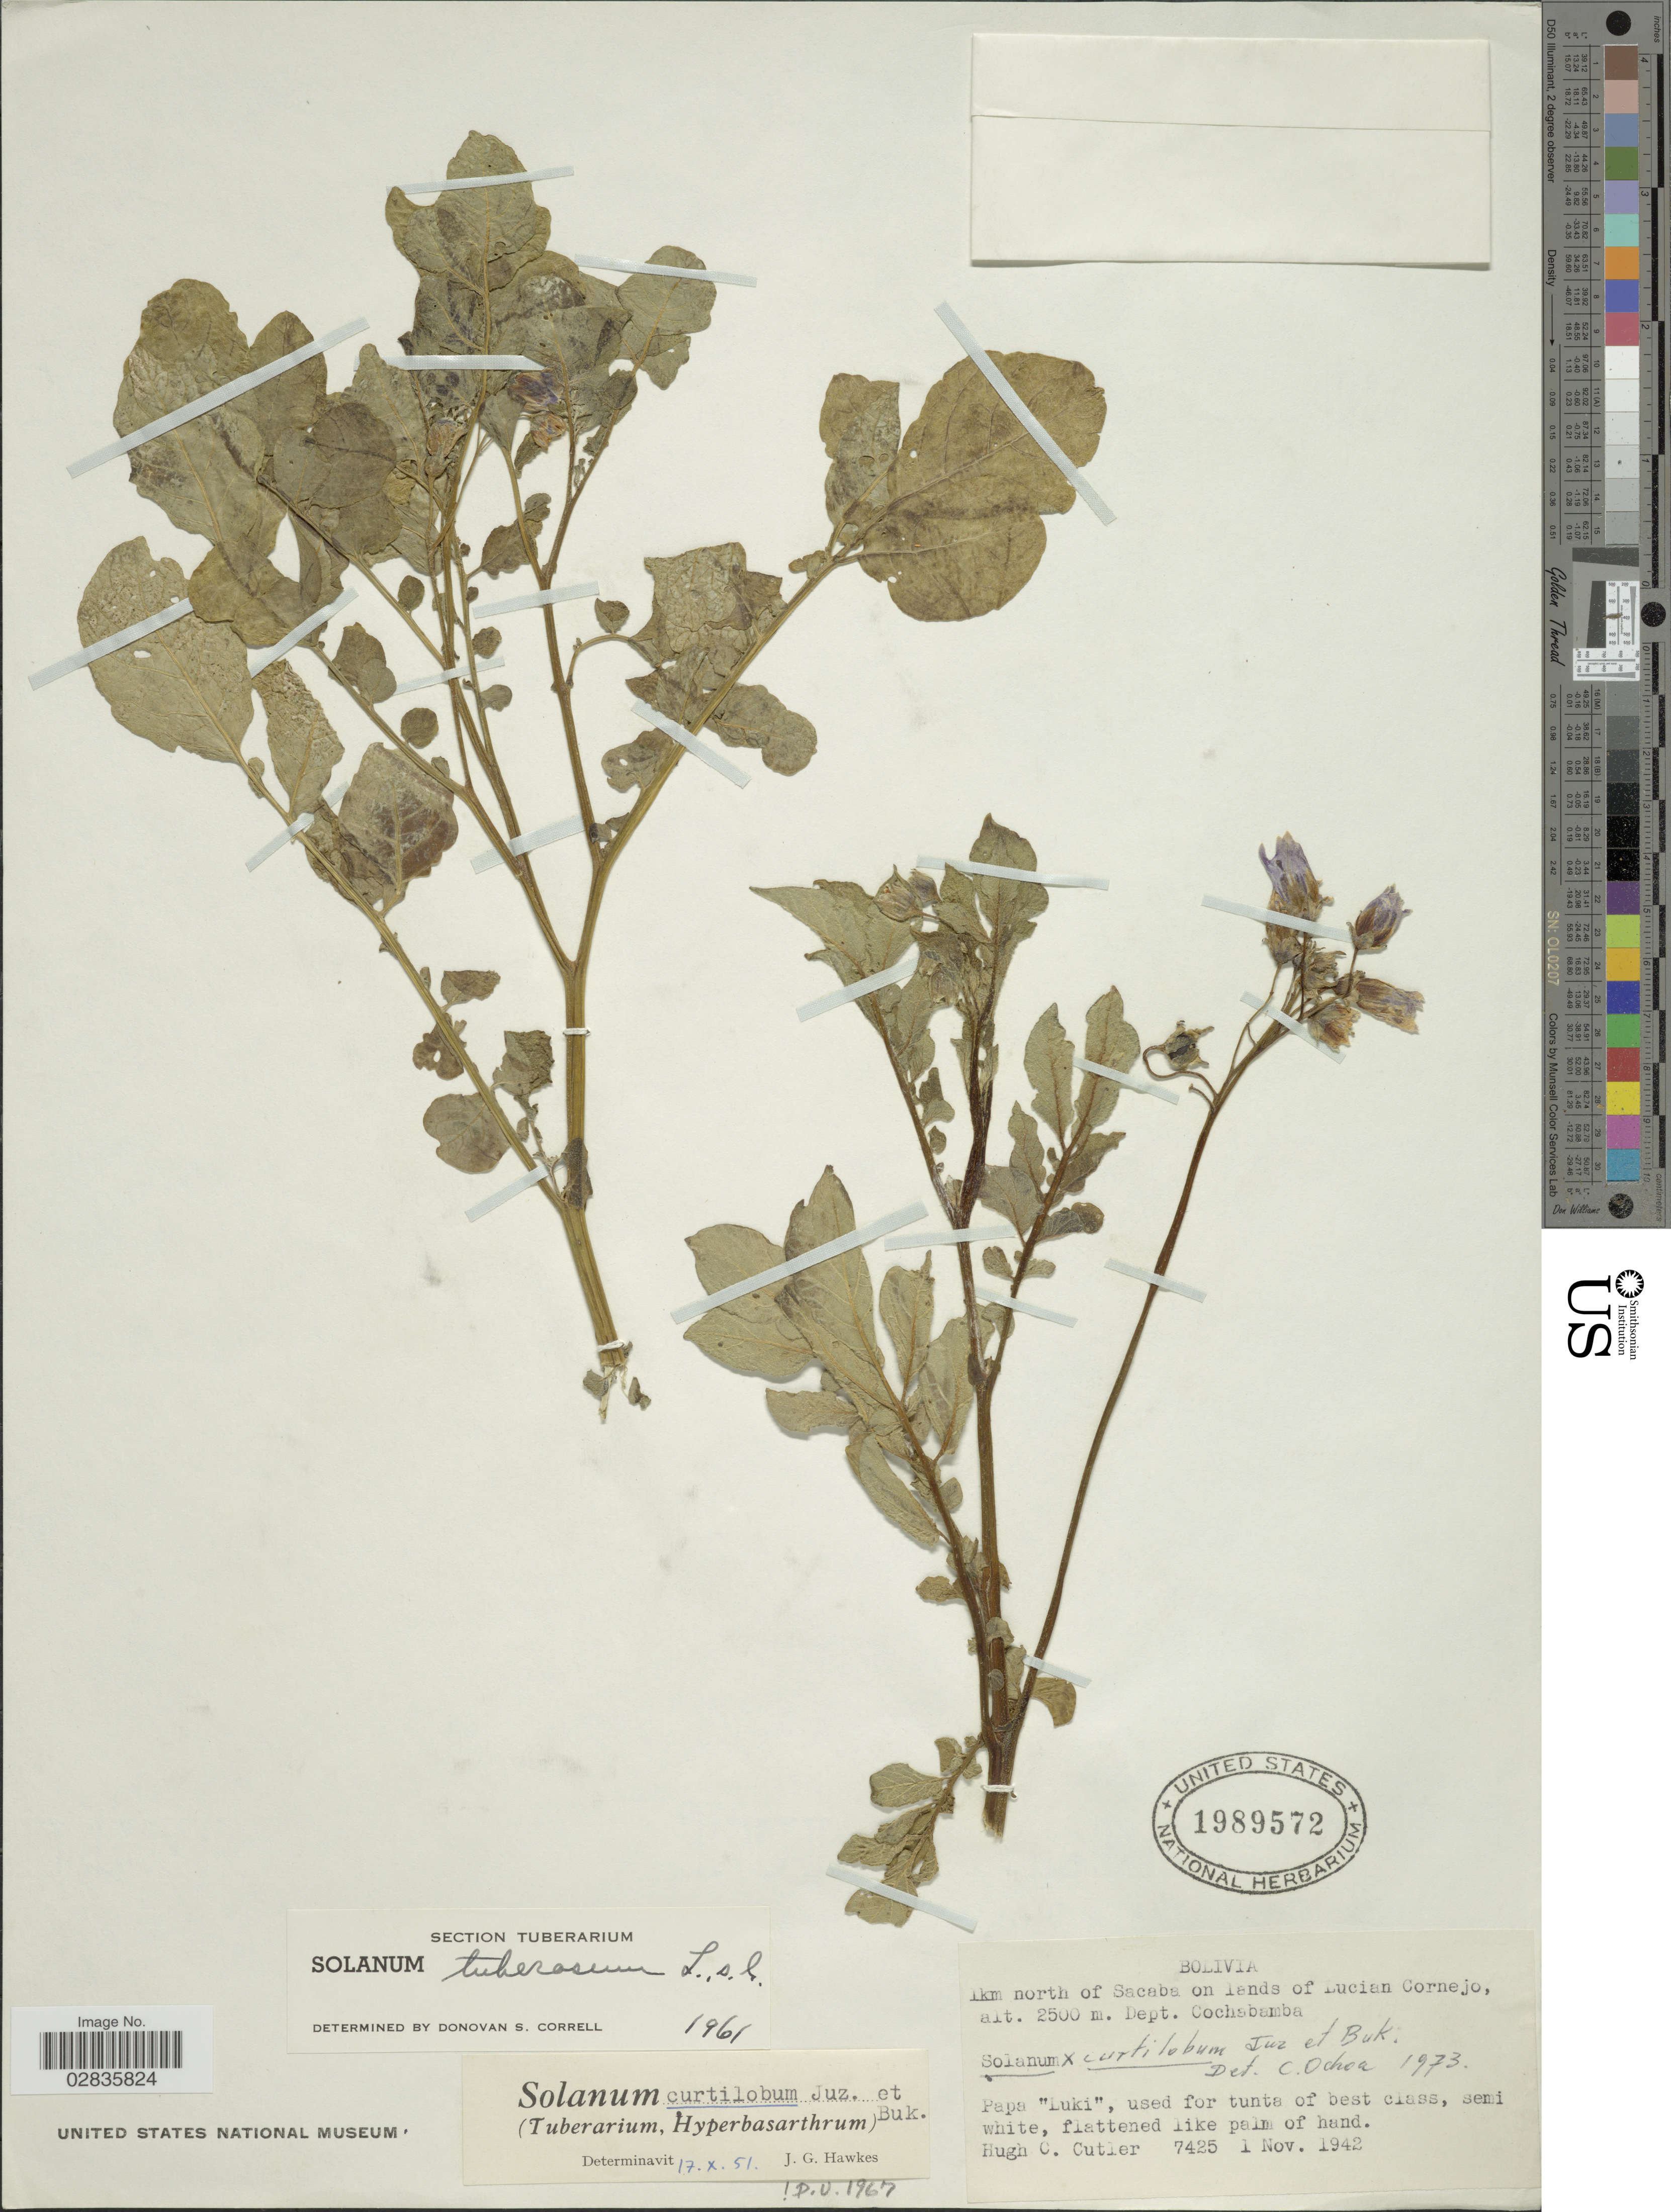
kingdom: Plantae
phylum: Tracheophyta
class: Magnoliopsida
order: Solanales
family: Solanaceae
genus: Solanum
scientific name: Solanum curtilobum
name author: Juz. & Bukasov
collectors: H. C. Cutler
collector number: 7425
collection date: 1942-11-01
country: Bolivia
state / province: Cochabamba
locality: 1 km north of Sacaba on lands of Lucian Cornejo, Dept. Cochabamba.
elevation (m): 2500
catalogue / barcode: US 1989572